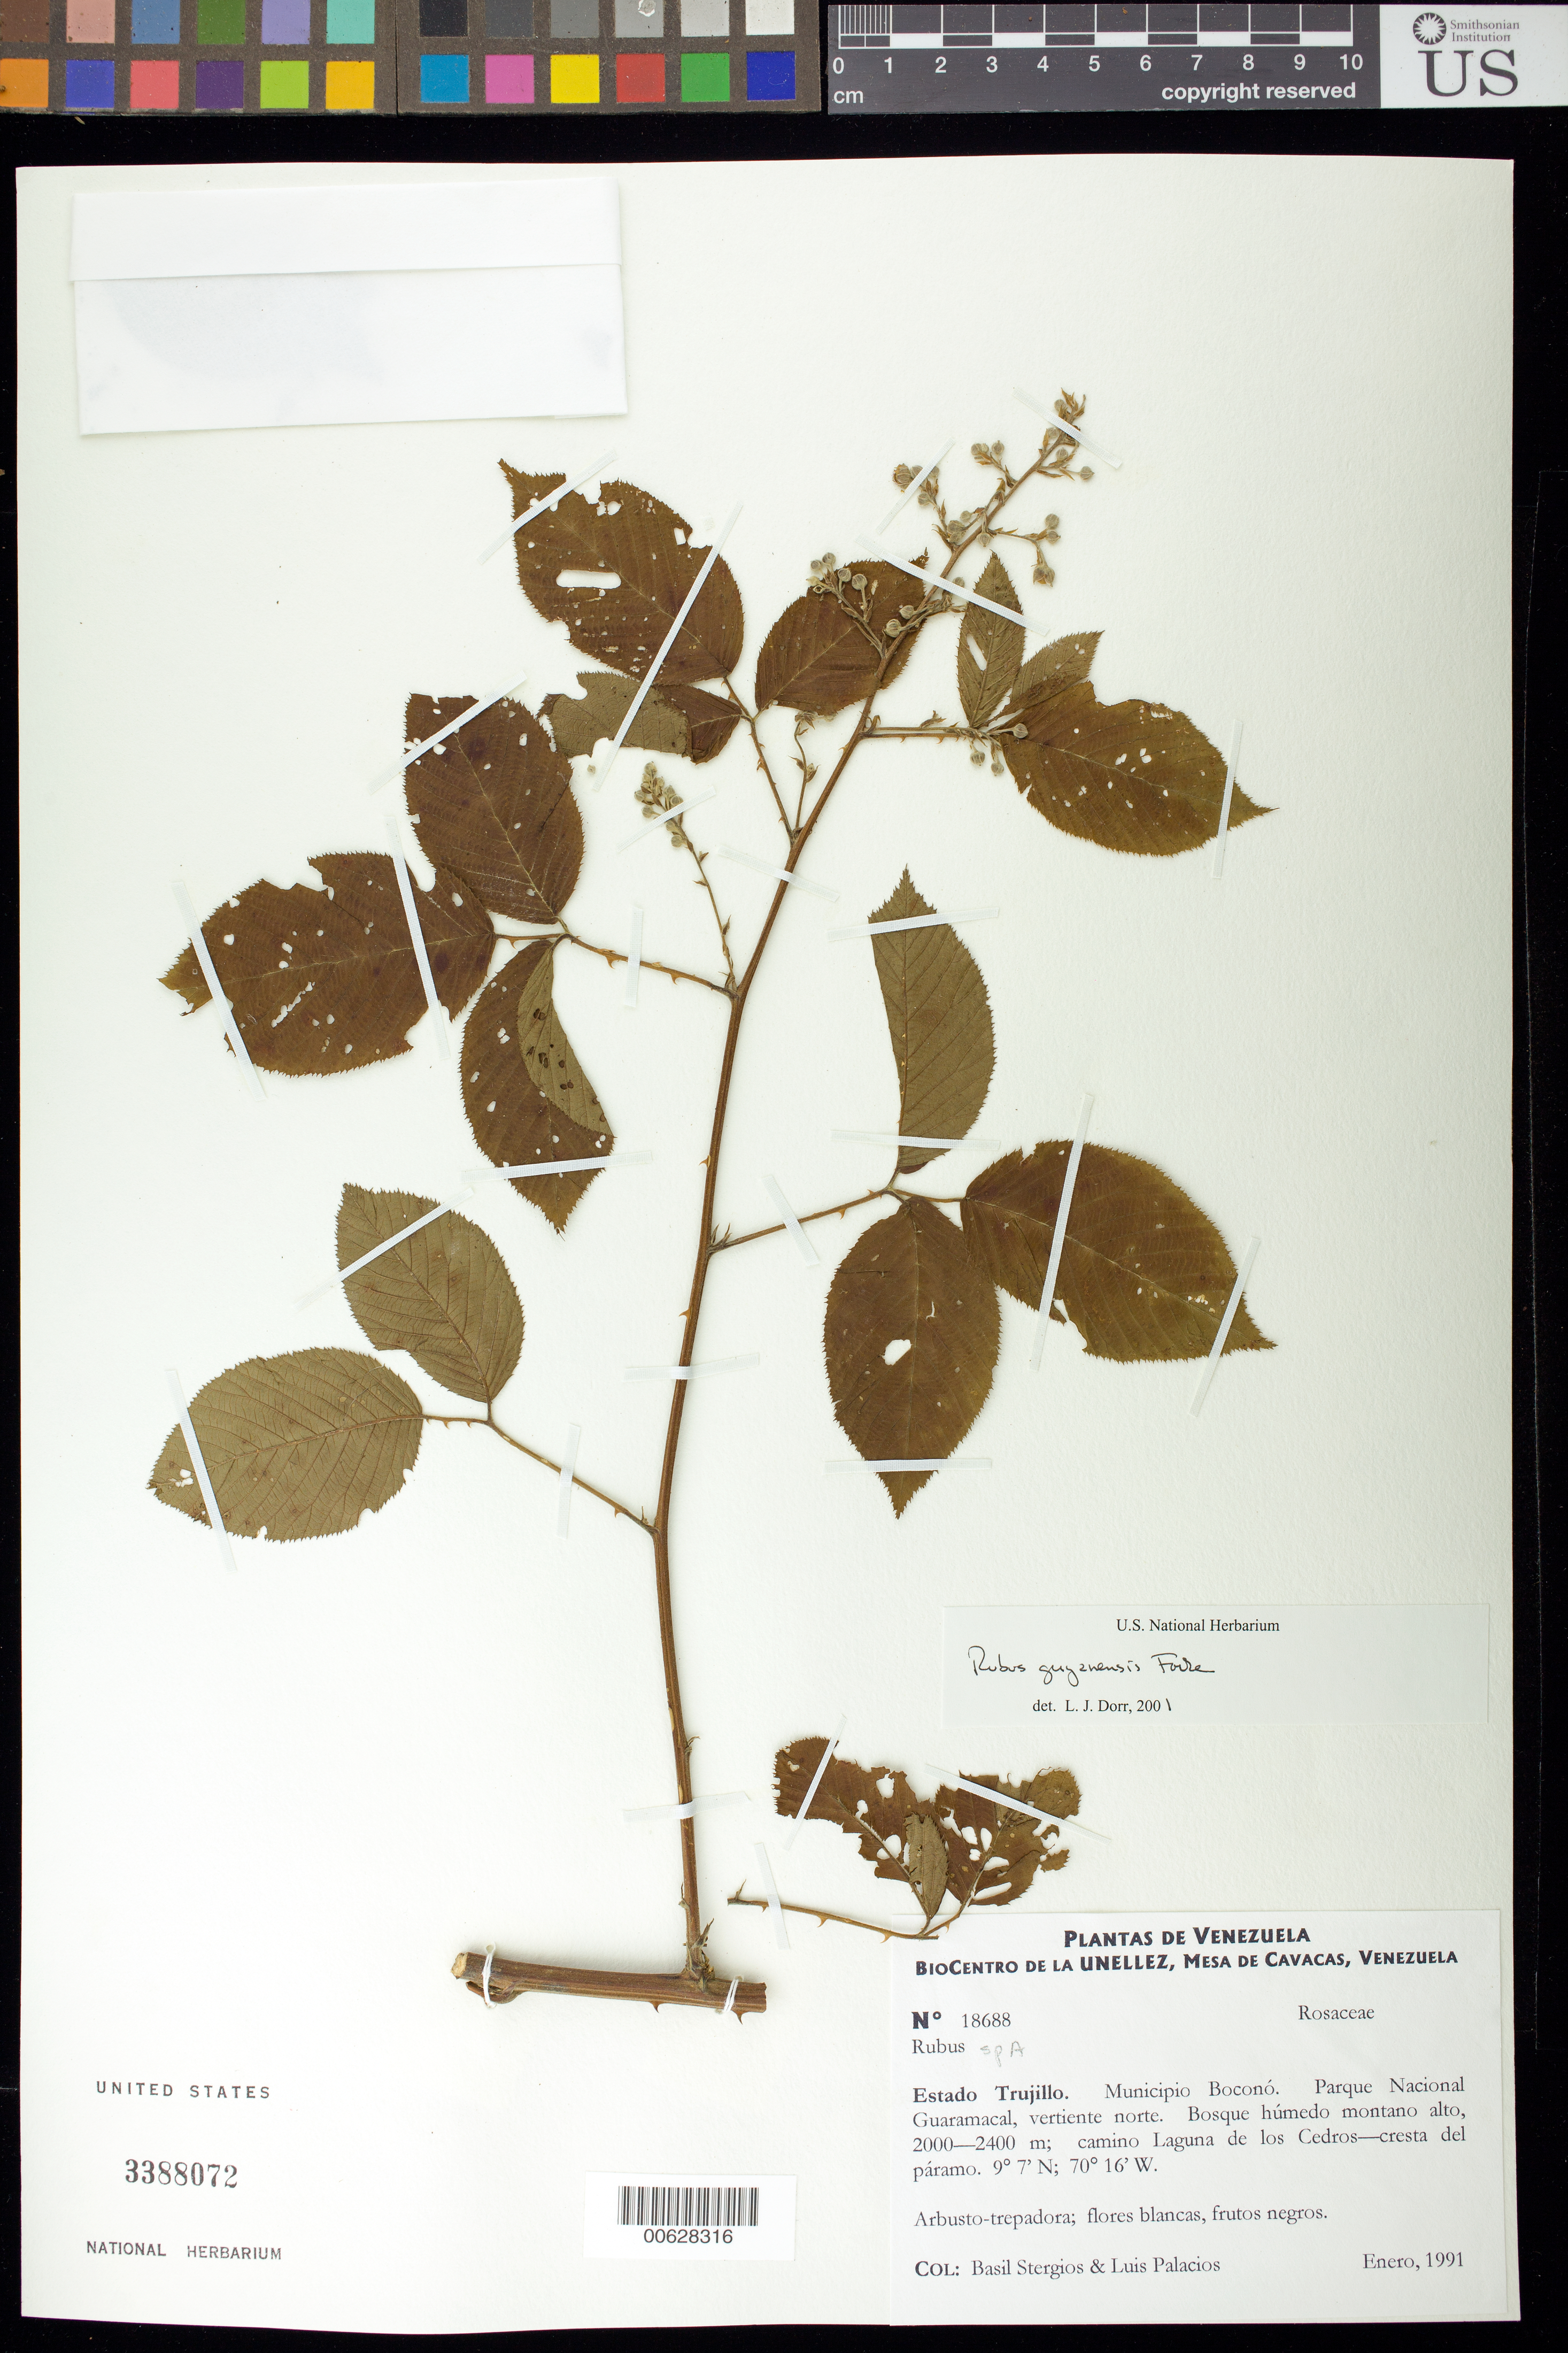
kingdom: Plantae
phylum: Tracheophyta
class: Magnoliopsida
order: Rosales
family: Rosaceae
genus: Rubus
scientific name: Rubus guyanensis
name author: Focke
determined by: Dorr, L. J., (BOT), Smithsonian Institution - National Museum of Natural History (UNITED STATES)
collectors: B. G. Stergios & L. Palacios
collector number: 18688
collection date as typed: Jan 1991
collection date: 1991-01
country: Venezuela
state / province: Trujillo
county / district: Boconó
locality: Parque Nacional Guaramacal, vertiente N, camino laguna de los Cedros-cresta del páramo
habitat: Bosque húmedo montano alto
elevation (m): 2000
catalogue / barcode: US 3388072